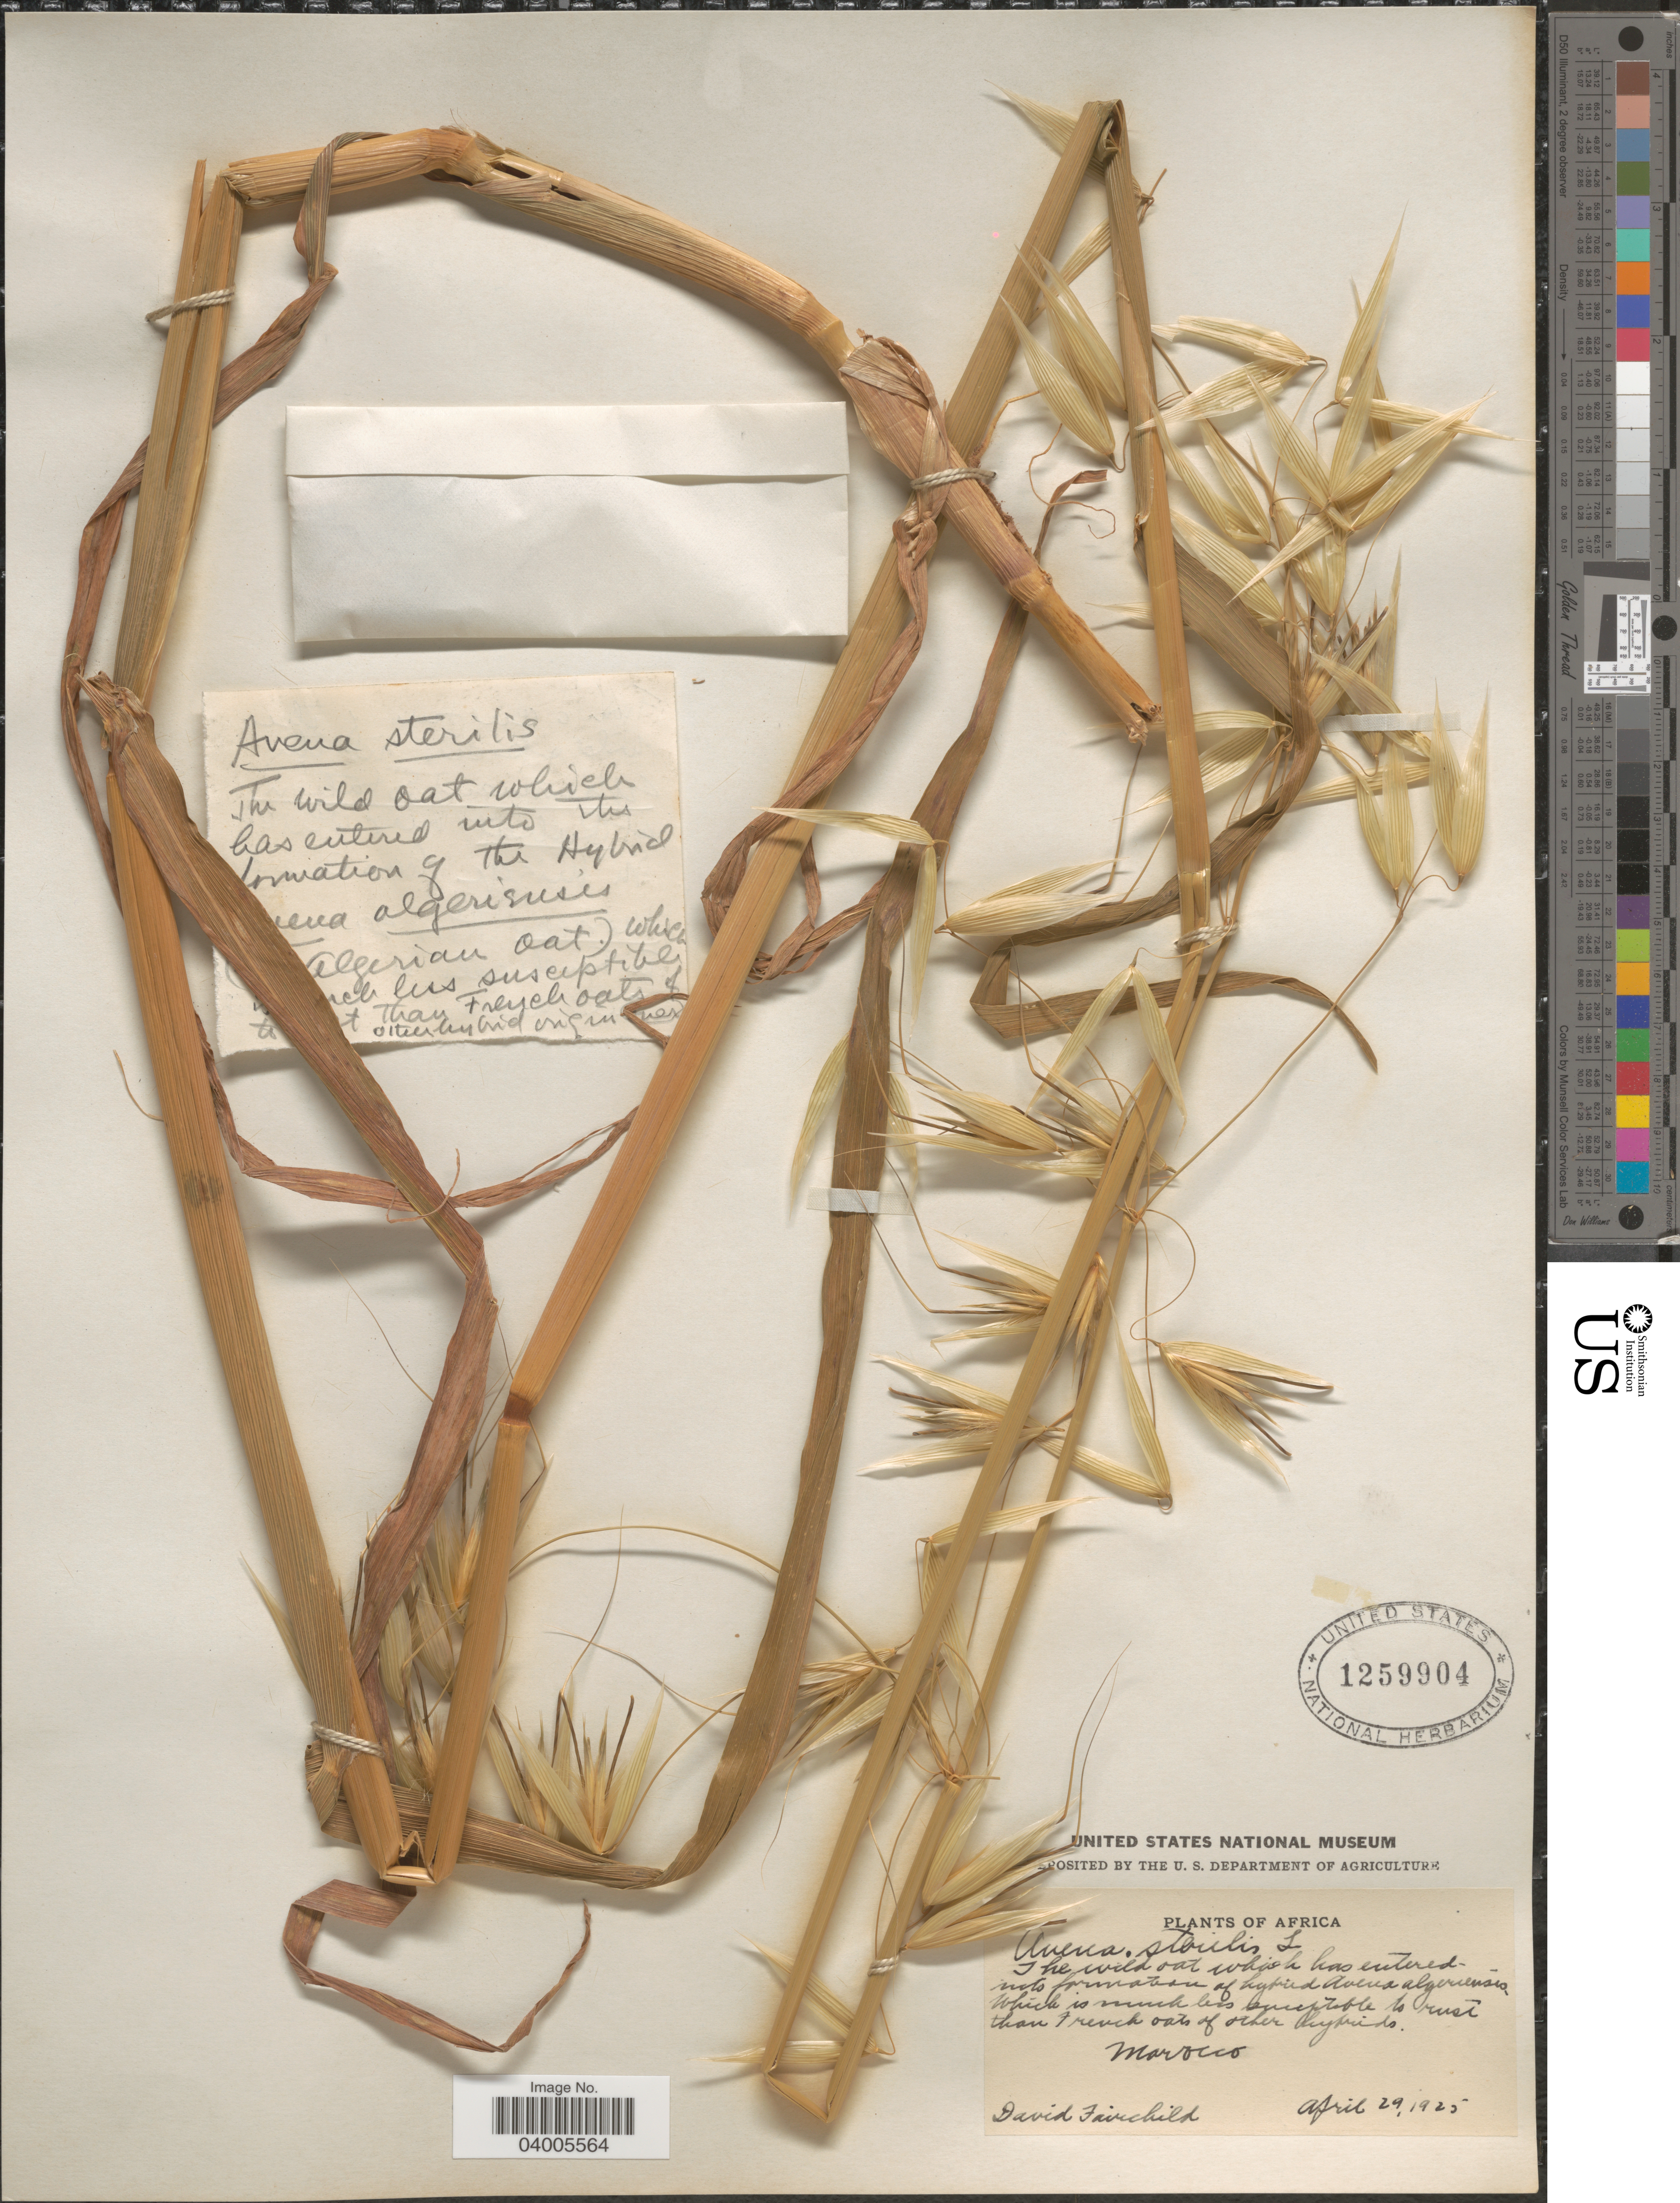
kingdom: Plantae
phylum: Tracheophyta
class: Liliopsida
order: Poales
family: Poaceae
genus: Avena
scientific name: Avena sterilis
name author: L.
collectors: D. Fairchild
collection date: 1925-04-29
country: Morocco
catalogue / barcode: US 1259904